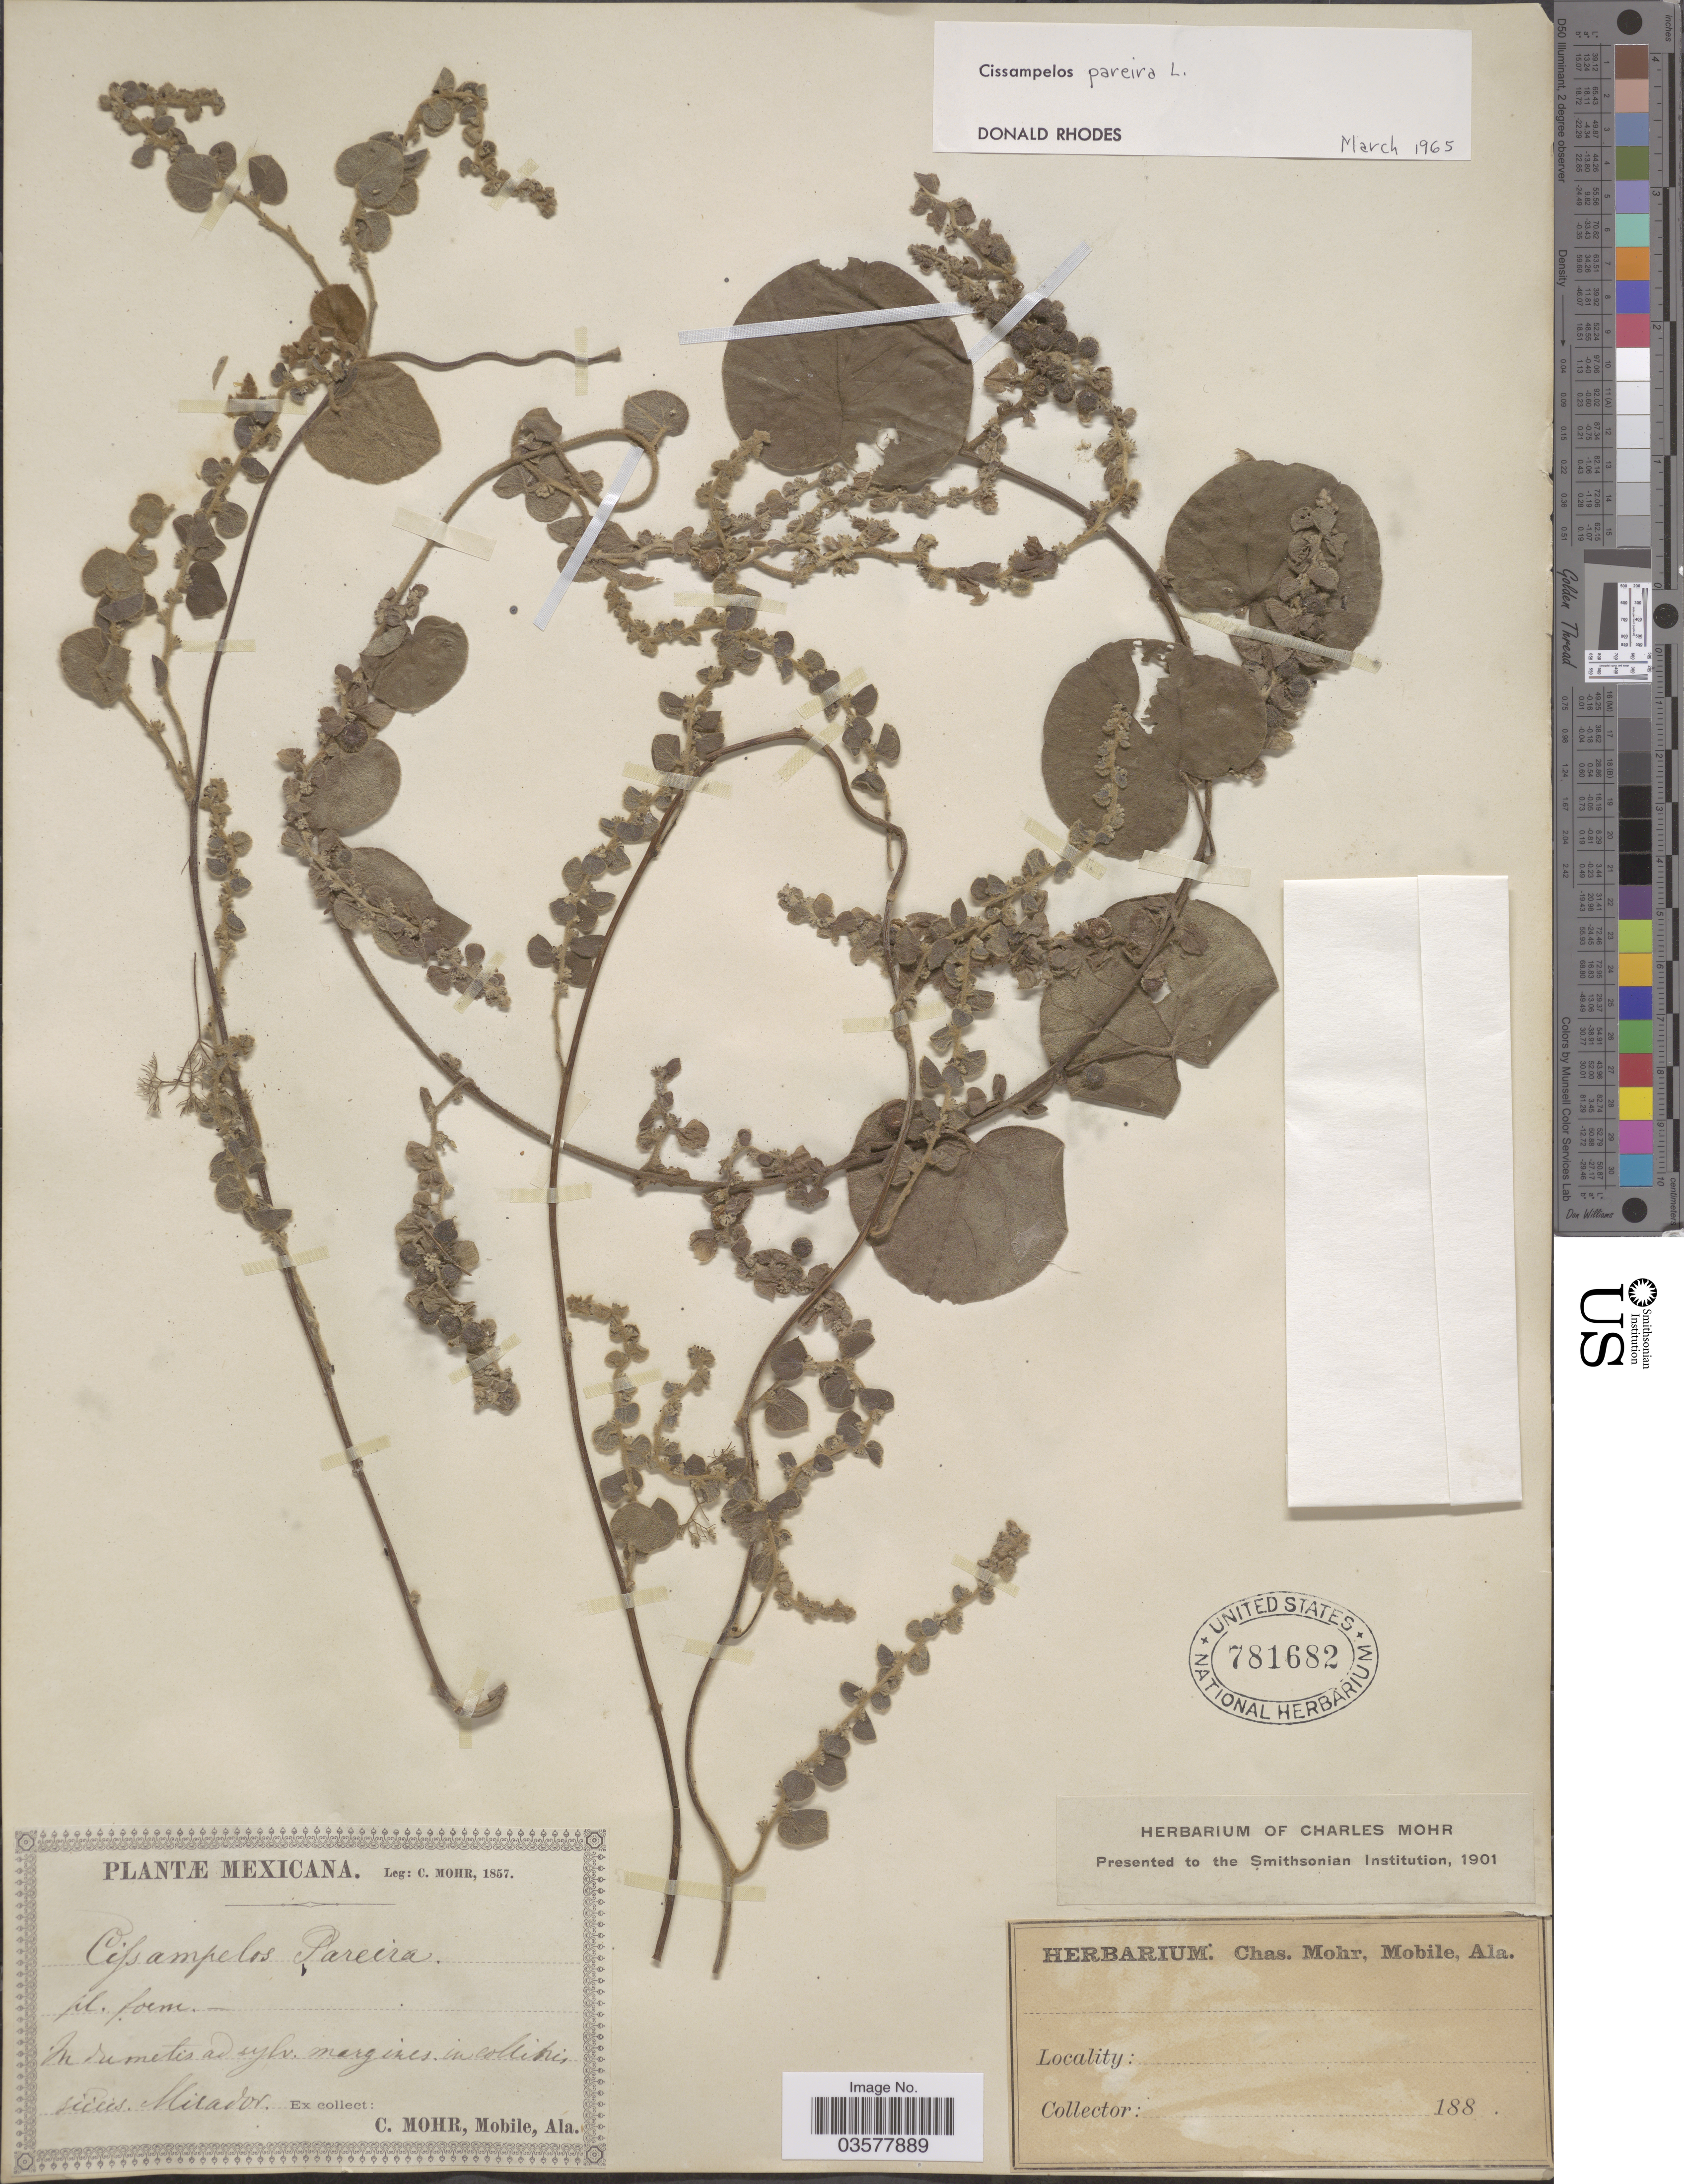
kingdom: Plantae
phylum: Tracheophyta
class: Magnoliopsida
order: Ranunculales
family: Menispermaceae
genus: Cissampelos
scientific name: Cissampelos pareira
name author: L.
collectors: Mohr, C. T. (herbarium)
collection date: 1857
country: Mexico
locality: In dumetis ad sylv. margines in collibus siccis Mirador.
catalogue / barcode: US 781682